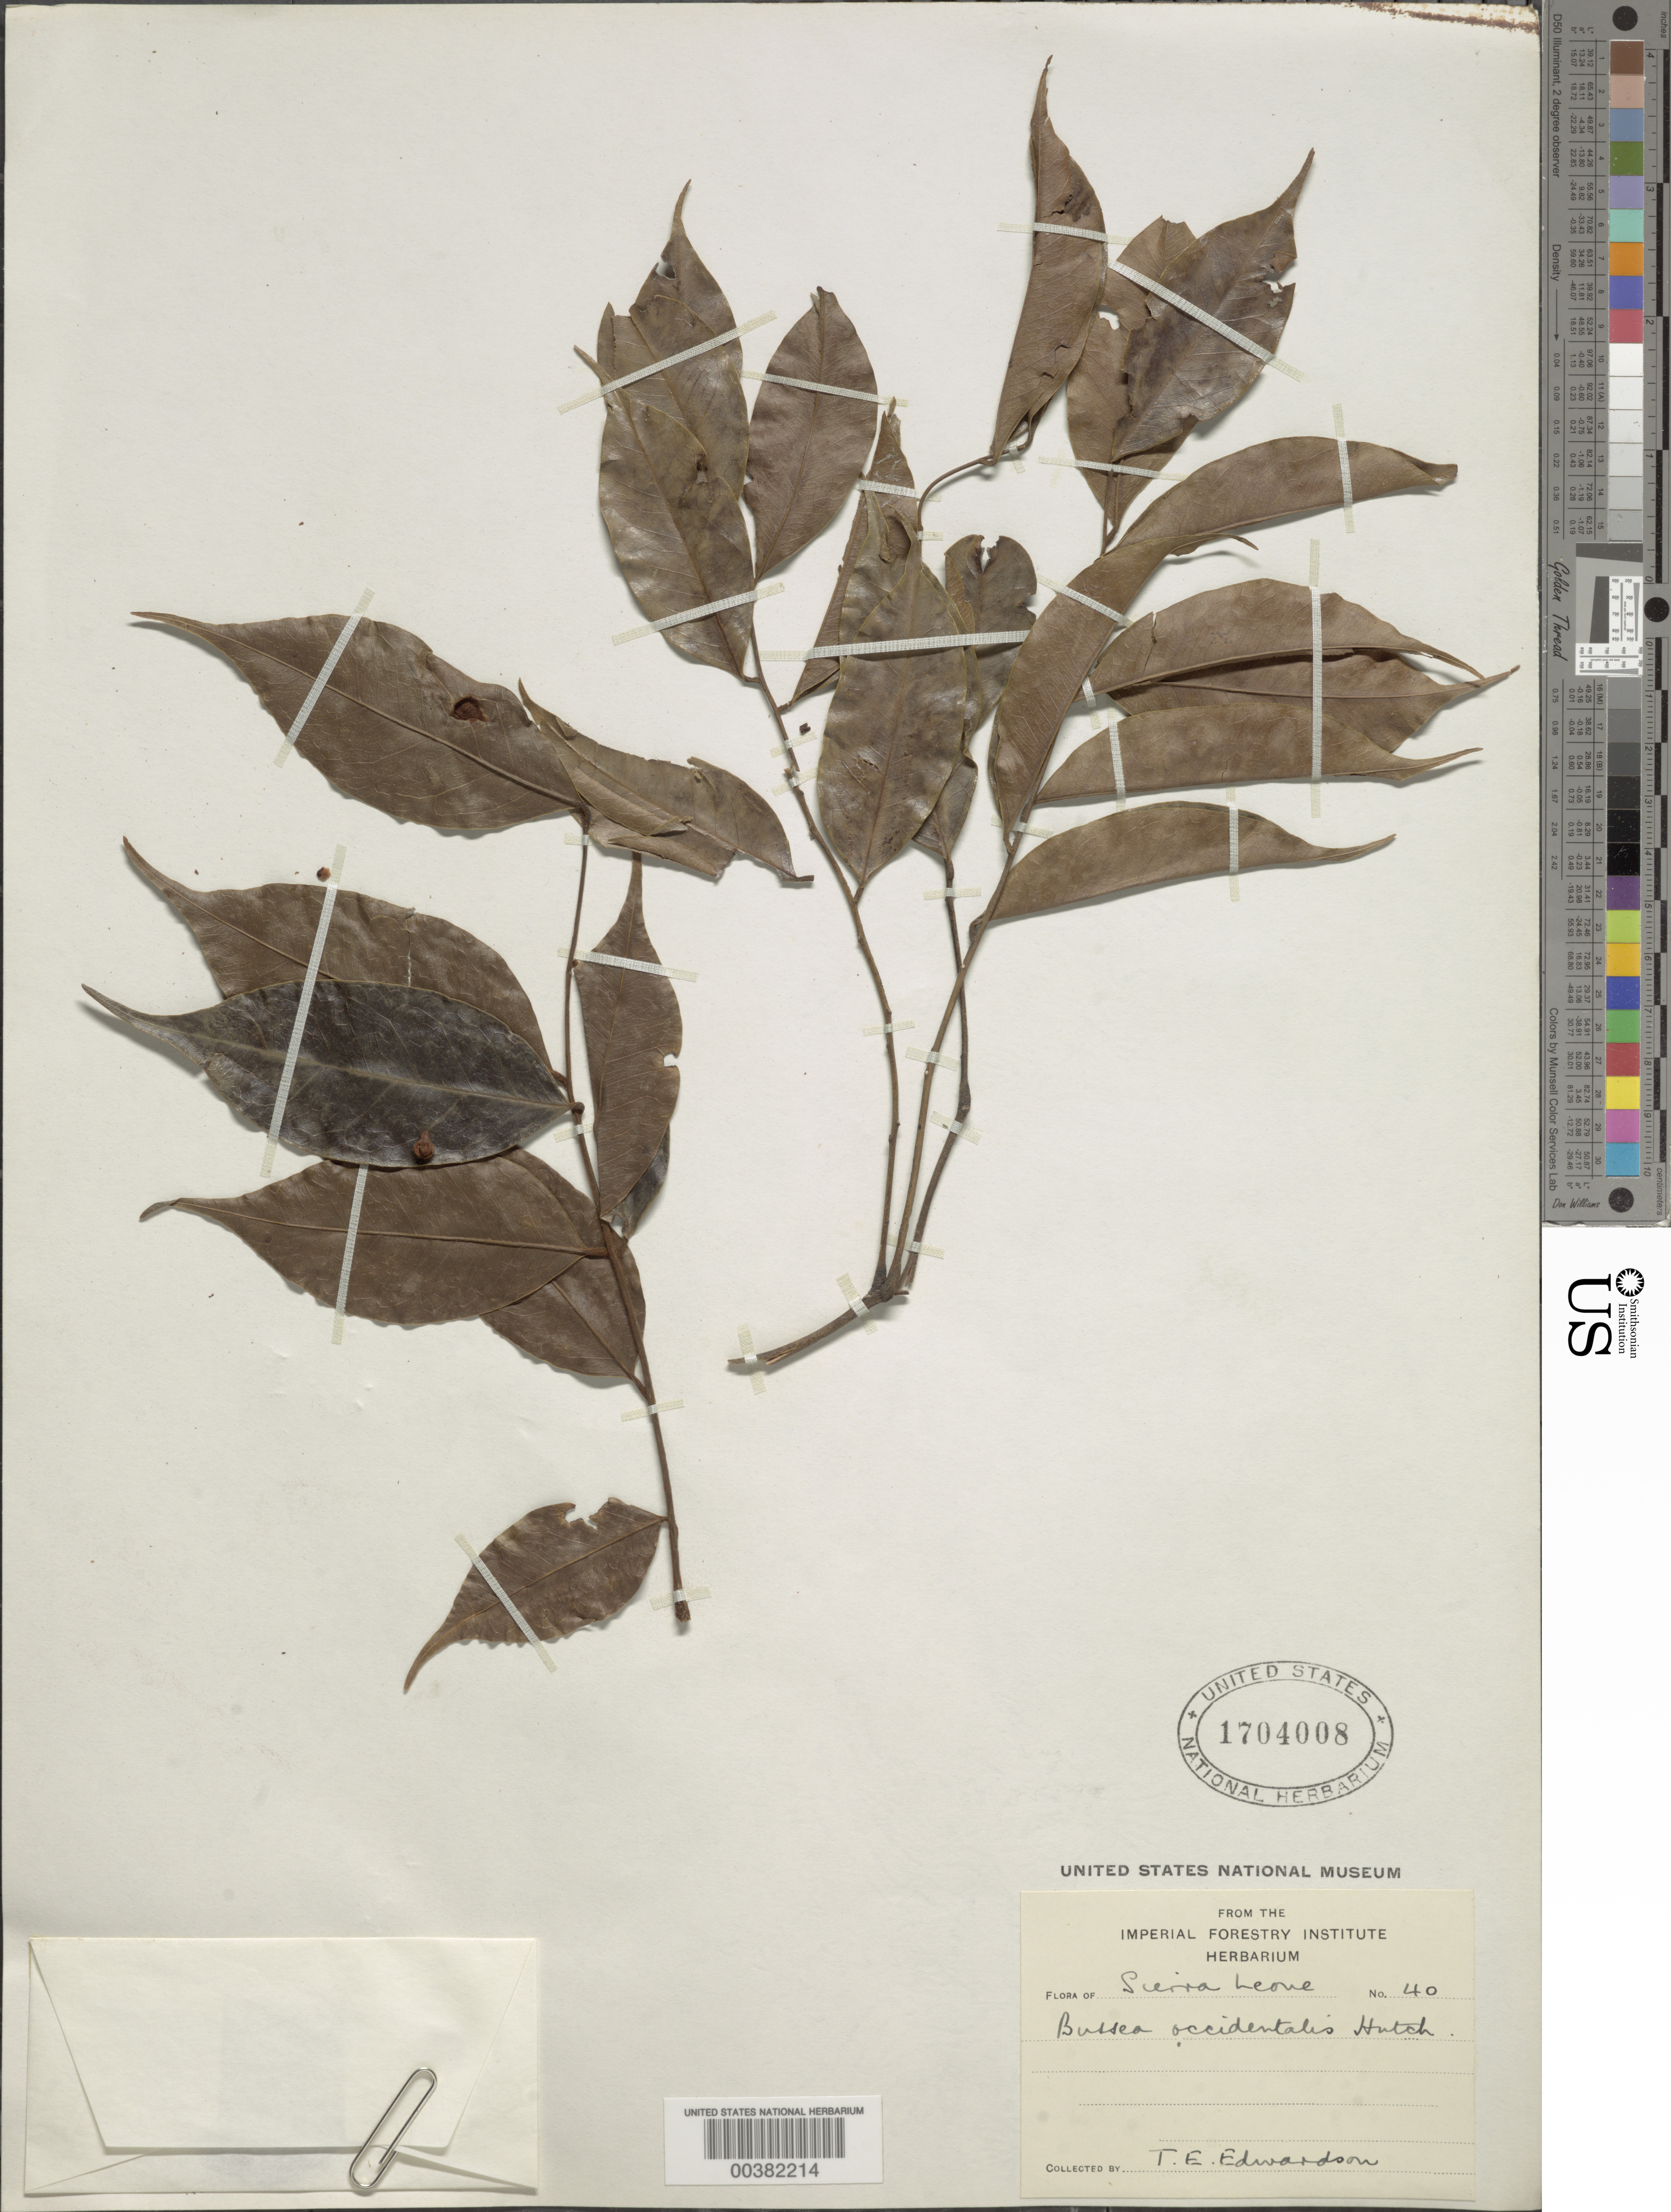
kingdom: Plantae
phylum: Tracheophyta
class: Magnoliopsida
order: Fabales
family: Fabaceae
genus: Bussea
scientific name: Bussea occidentalis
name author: Hutch.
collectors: T. Edwardson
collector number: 40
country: Sierra Leone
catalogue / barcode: US 1704008